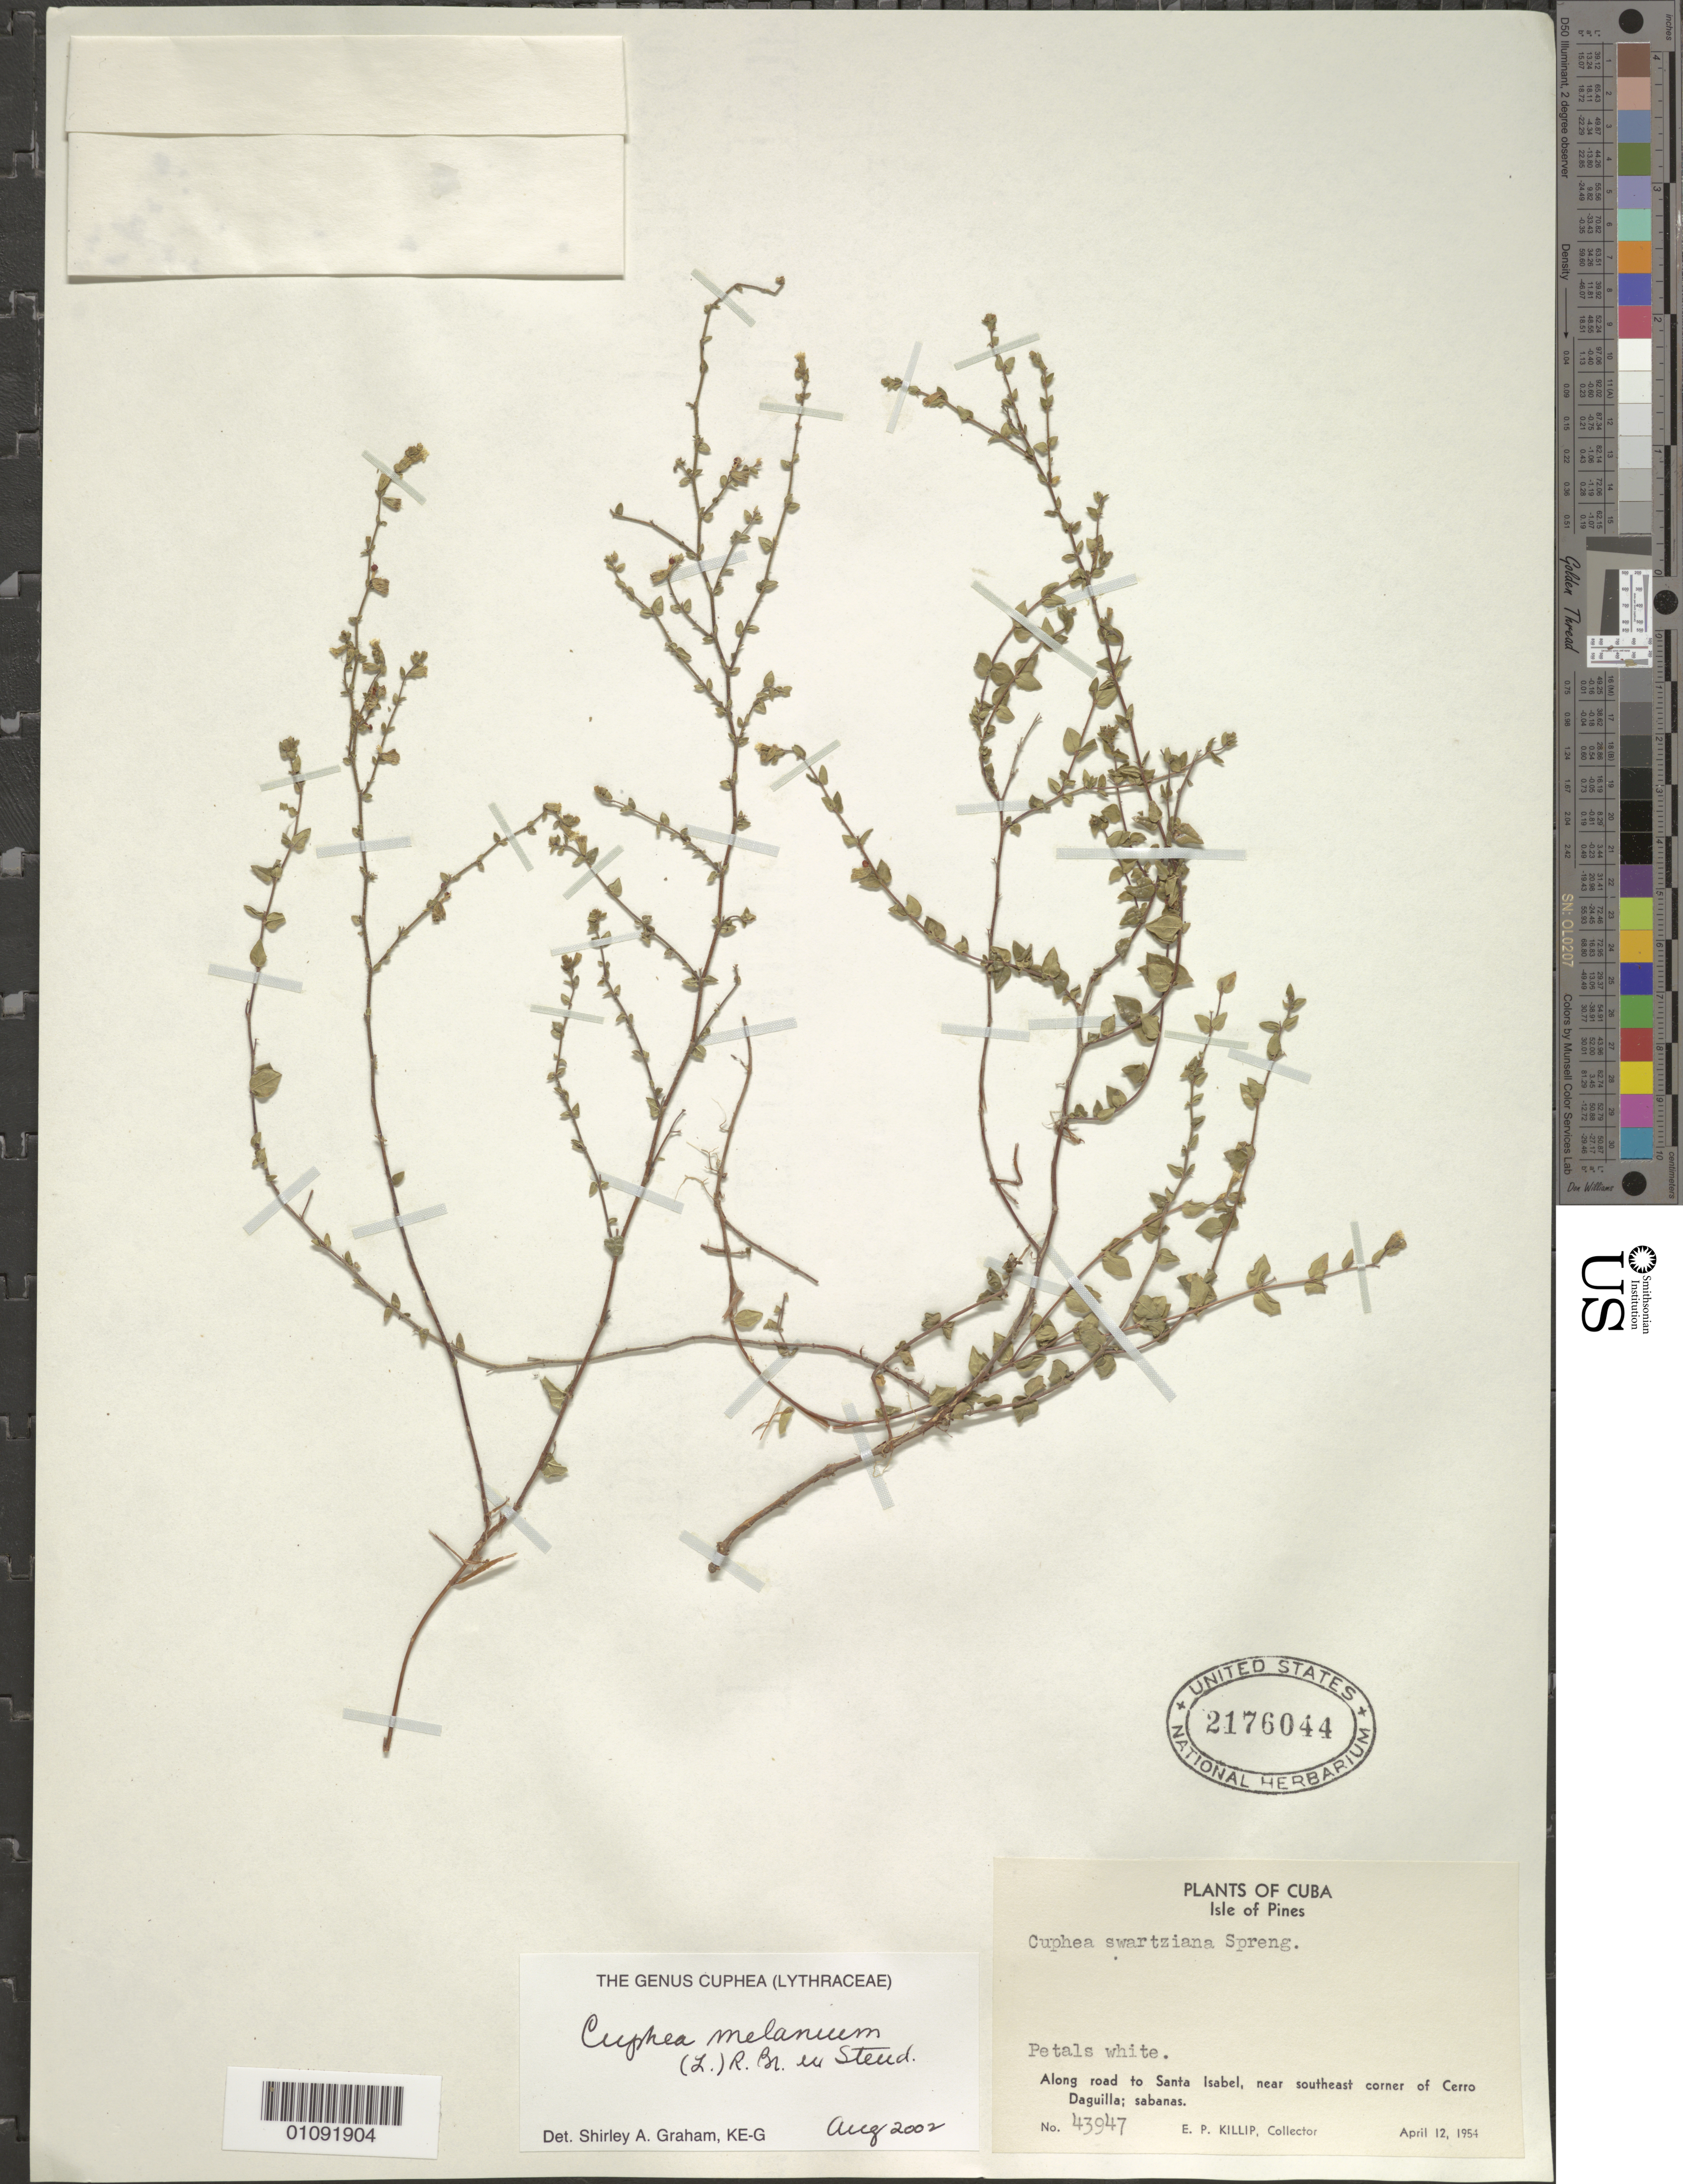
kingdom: Plantae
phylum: Tracheophyta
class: Magnoliopsida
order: Myrtales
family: Lythraceae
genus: Cuphea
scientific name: Cuphea melanium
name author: (L.) Cramer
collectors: E. P. Killip & J. H. Riley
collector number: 43947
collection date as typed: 12 Apr 1954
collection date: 1954-04-12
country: Cuba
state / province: Isla de La Juventud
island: Isla de la Juventud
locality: Isle of Pines, Near SE corner of Cerro Daguilla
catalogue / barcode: US 2176044